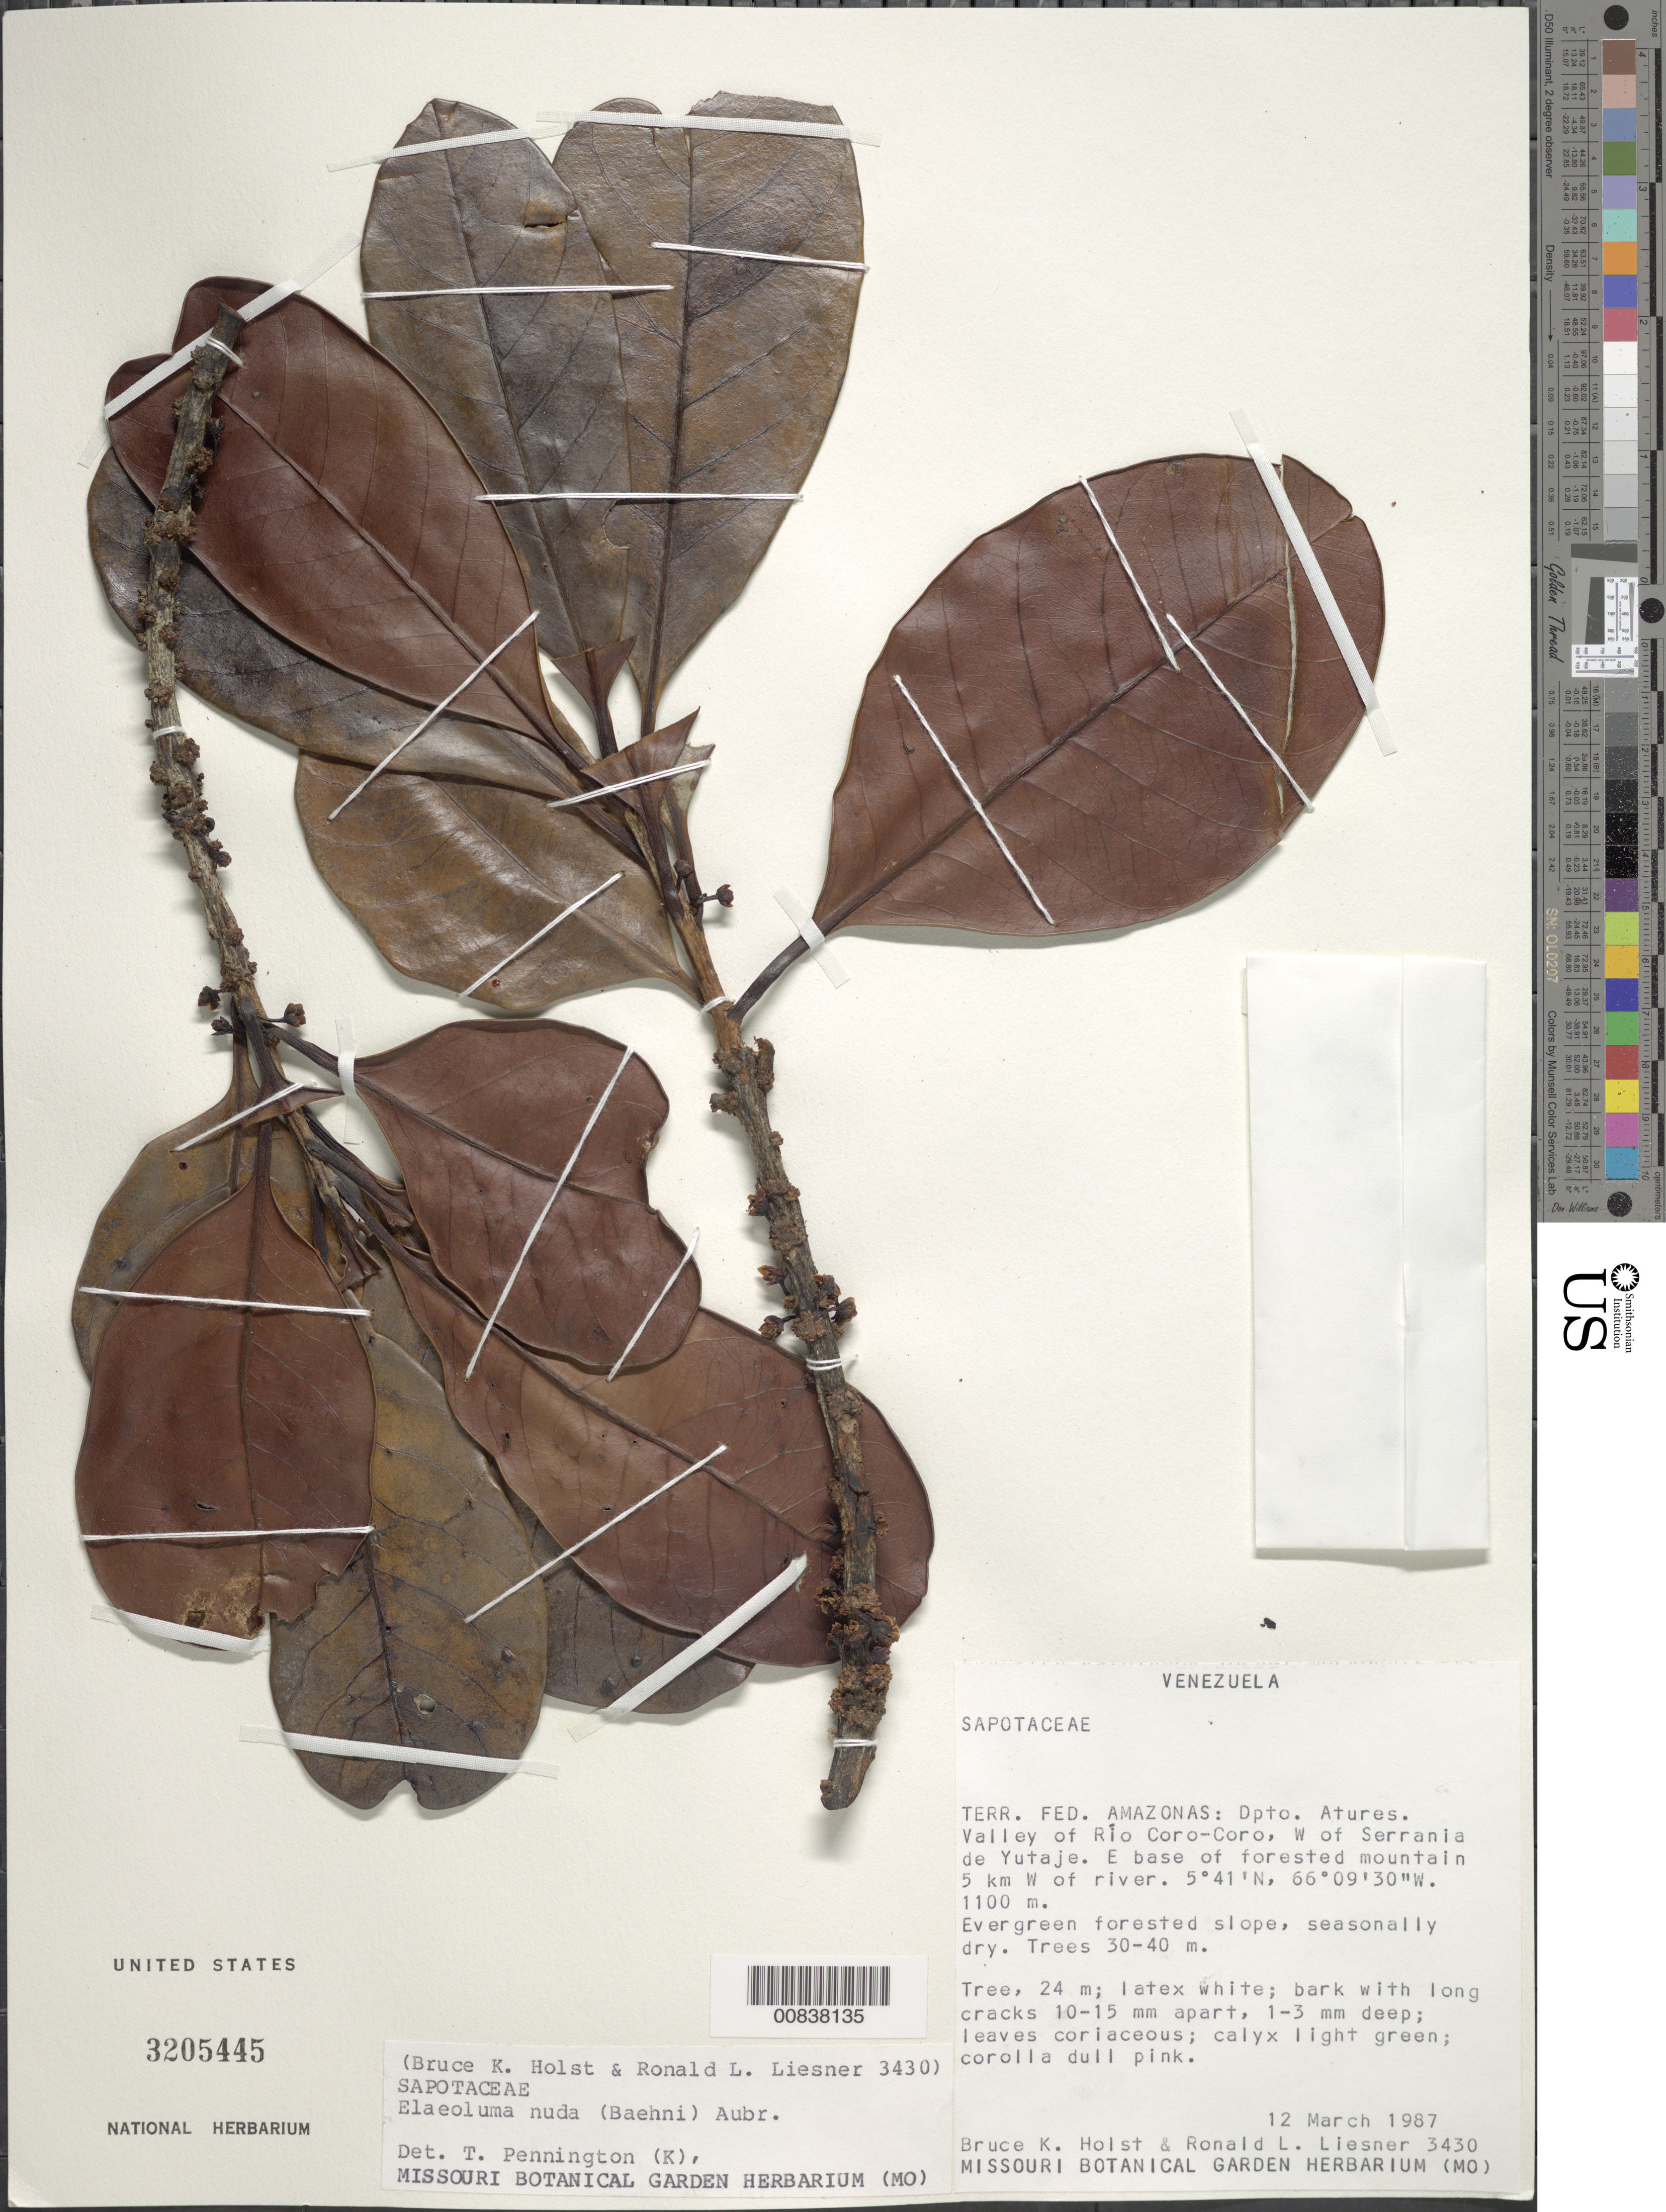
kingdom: Plantae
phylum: Tracheophyta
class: Magnoliopsida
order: Ericales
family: Sapotaceae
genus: Elaeoluma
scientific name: Elaeoluma nuda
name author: (Baehni) Aubrév.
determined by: Pennington, T. D., (K)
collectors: B. Holst & R. L. Liesner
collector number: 3430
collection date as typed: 12-Mar-87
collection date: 1987-03-12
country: Venezuela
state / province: Amazonas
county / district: Atures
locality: Río Coro-Coro, valley W of Serrania de Yutajé, E base of mountain 5 km W of river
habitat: Evergreen forested slope, seasonally dry, trees 30-40 m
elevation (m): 1100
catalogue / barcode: US 3205445